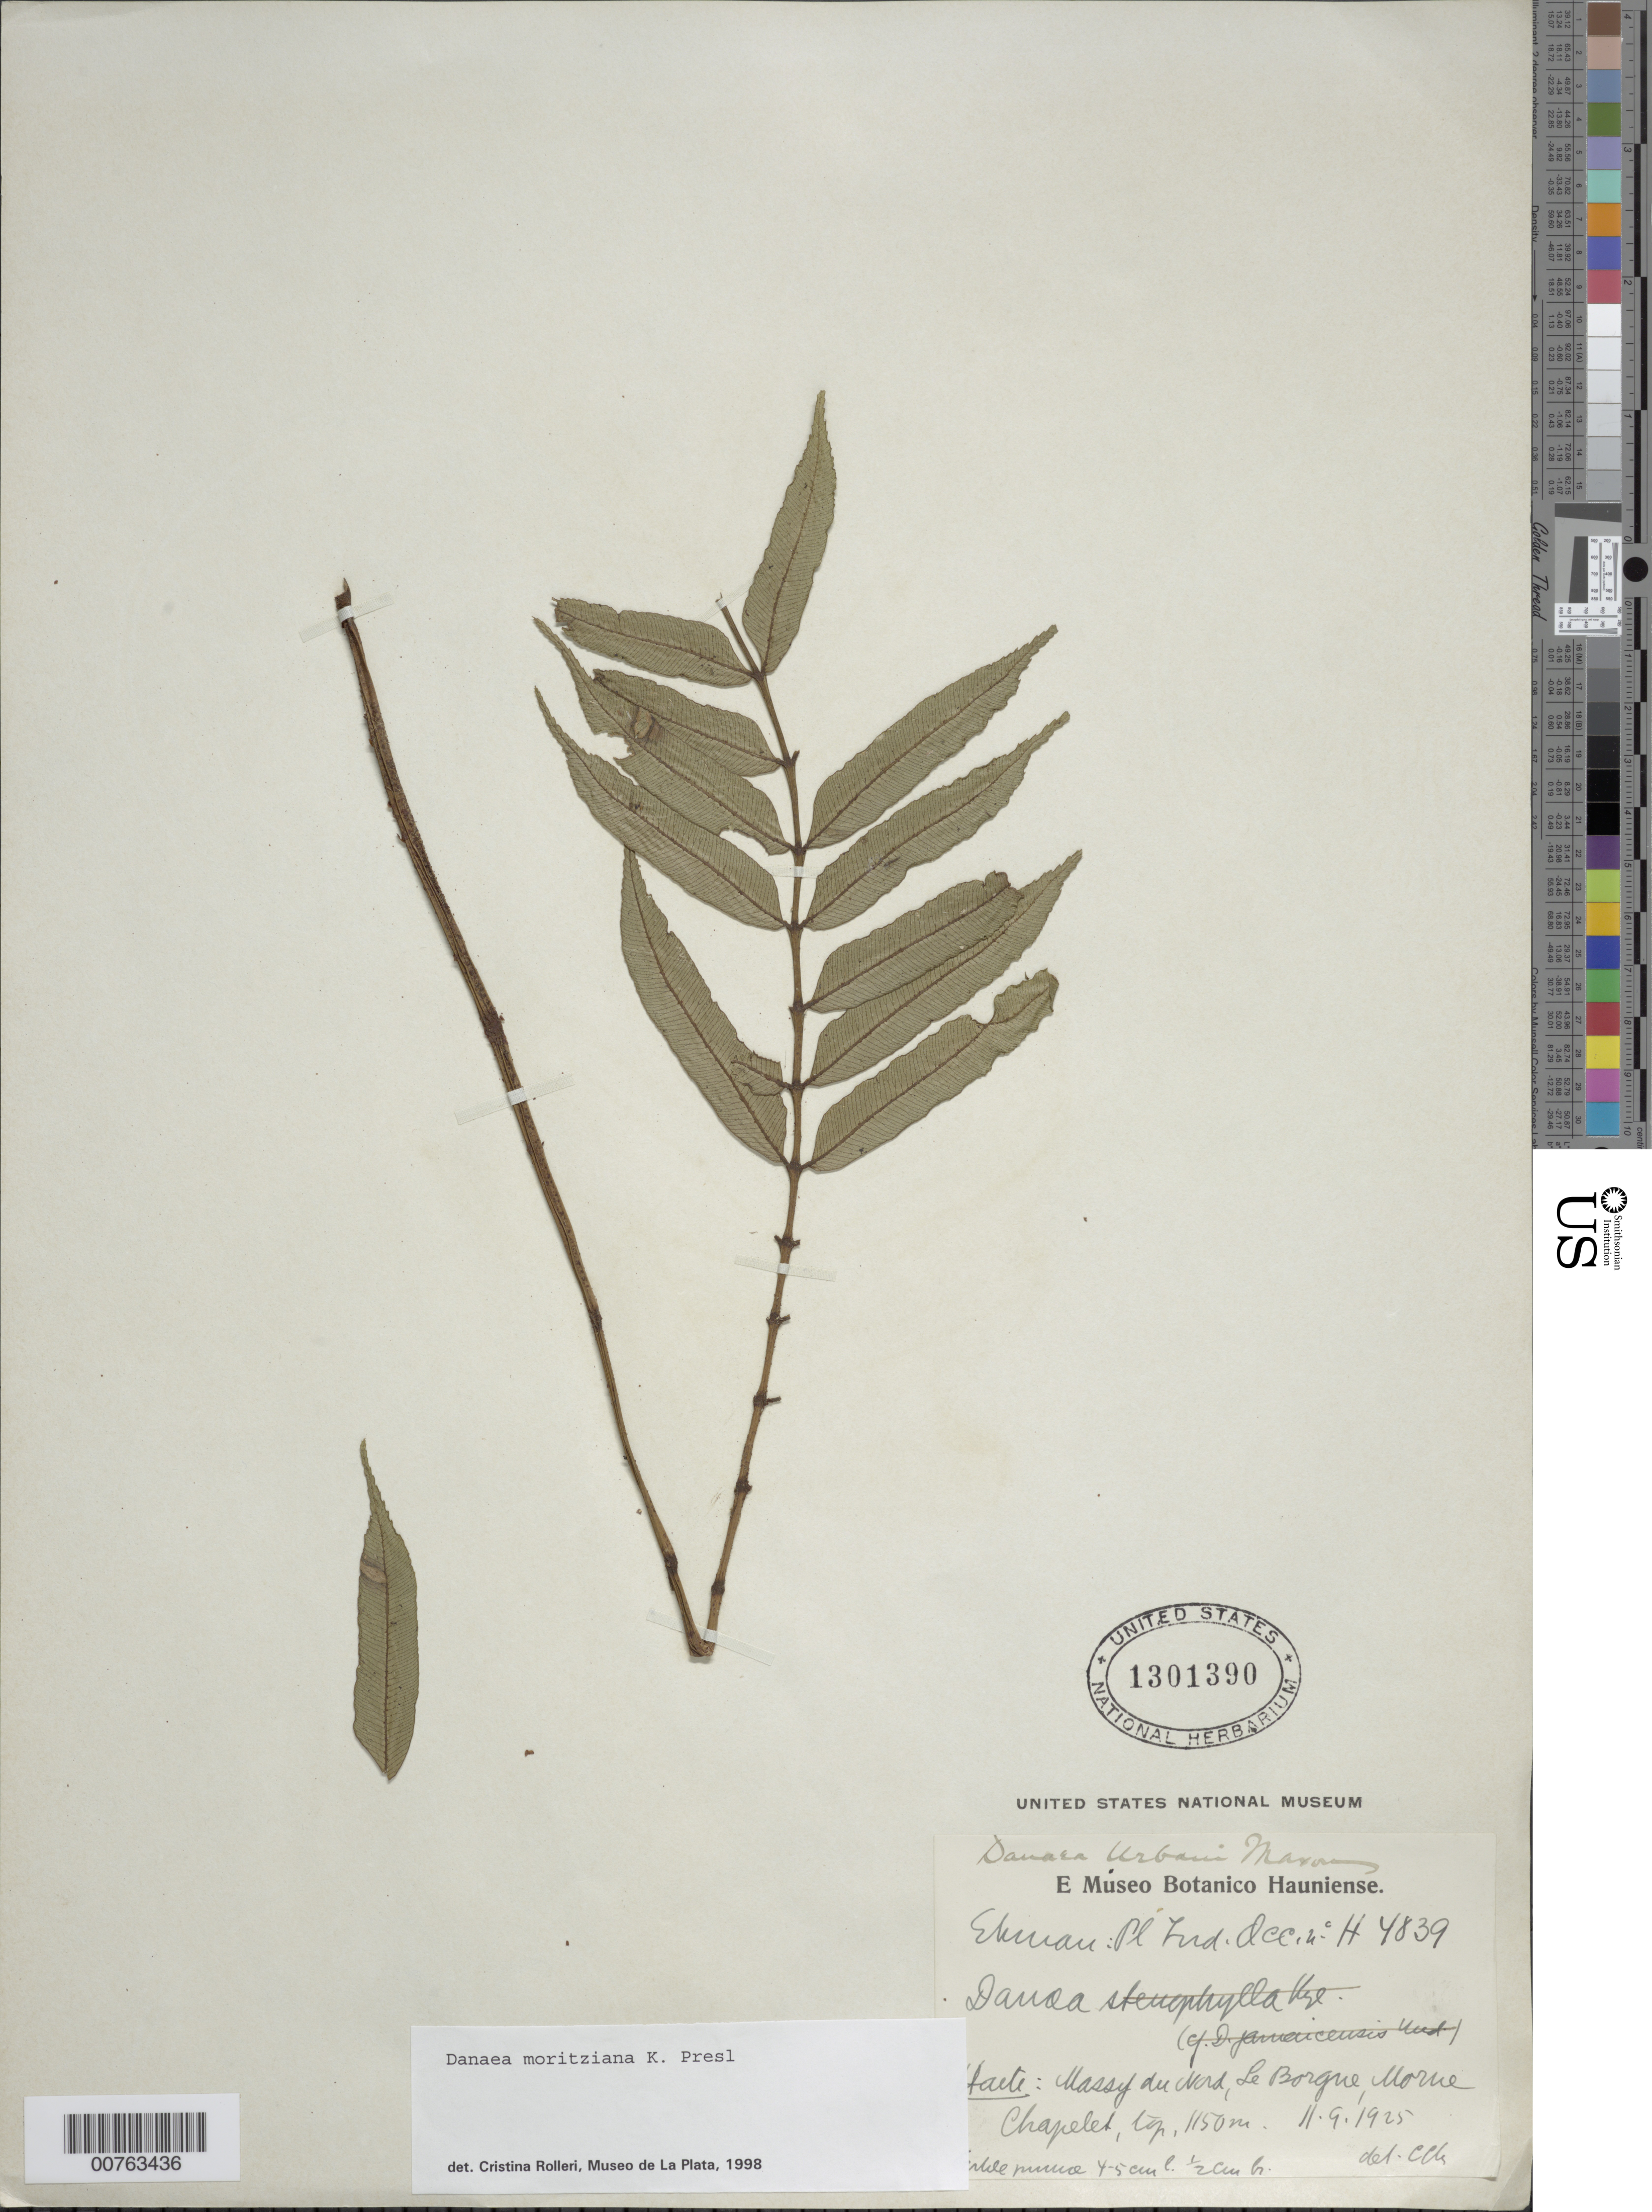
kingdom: Plantae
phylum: Tracheophyta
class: Polypodiopsida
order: Marattiales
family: Marattiaceae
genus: Danaea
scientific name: Danaea moritziana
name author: C. Presl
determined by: Rolleri, Cristina H.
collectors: E. L. Ekman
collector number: H 4839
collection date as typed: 11 Sep 1925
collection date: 1925-09-11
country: Haiti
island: Hispaniola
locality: Massif du Nord, Le Borgne, Morne Chapelet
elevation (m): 1150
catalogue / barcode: US 1301390